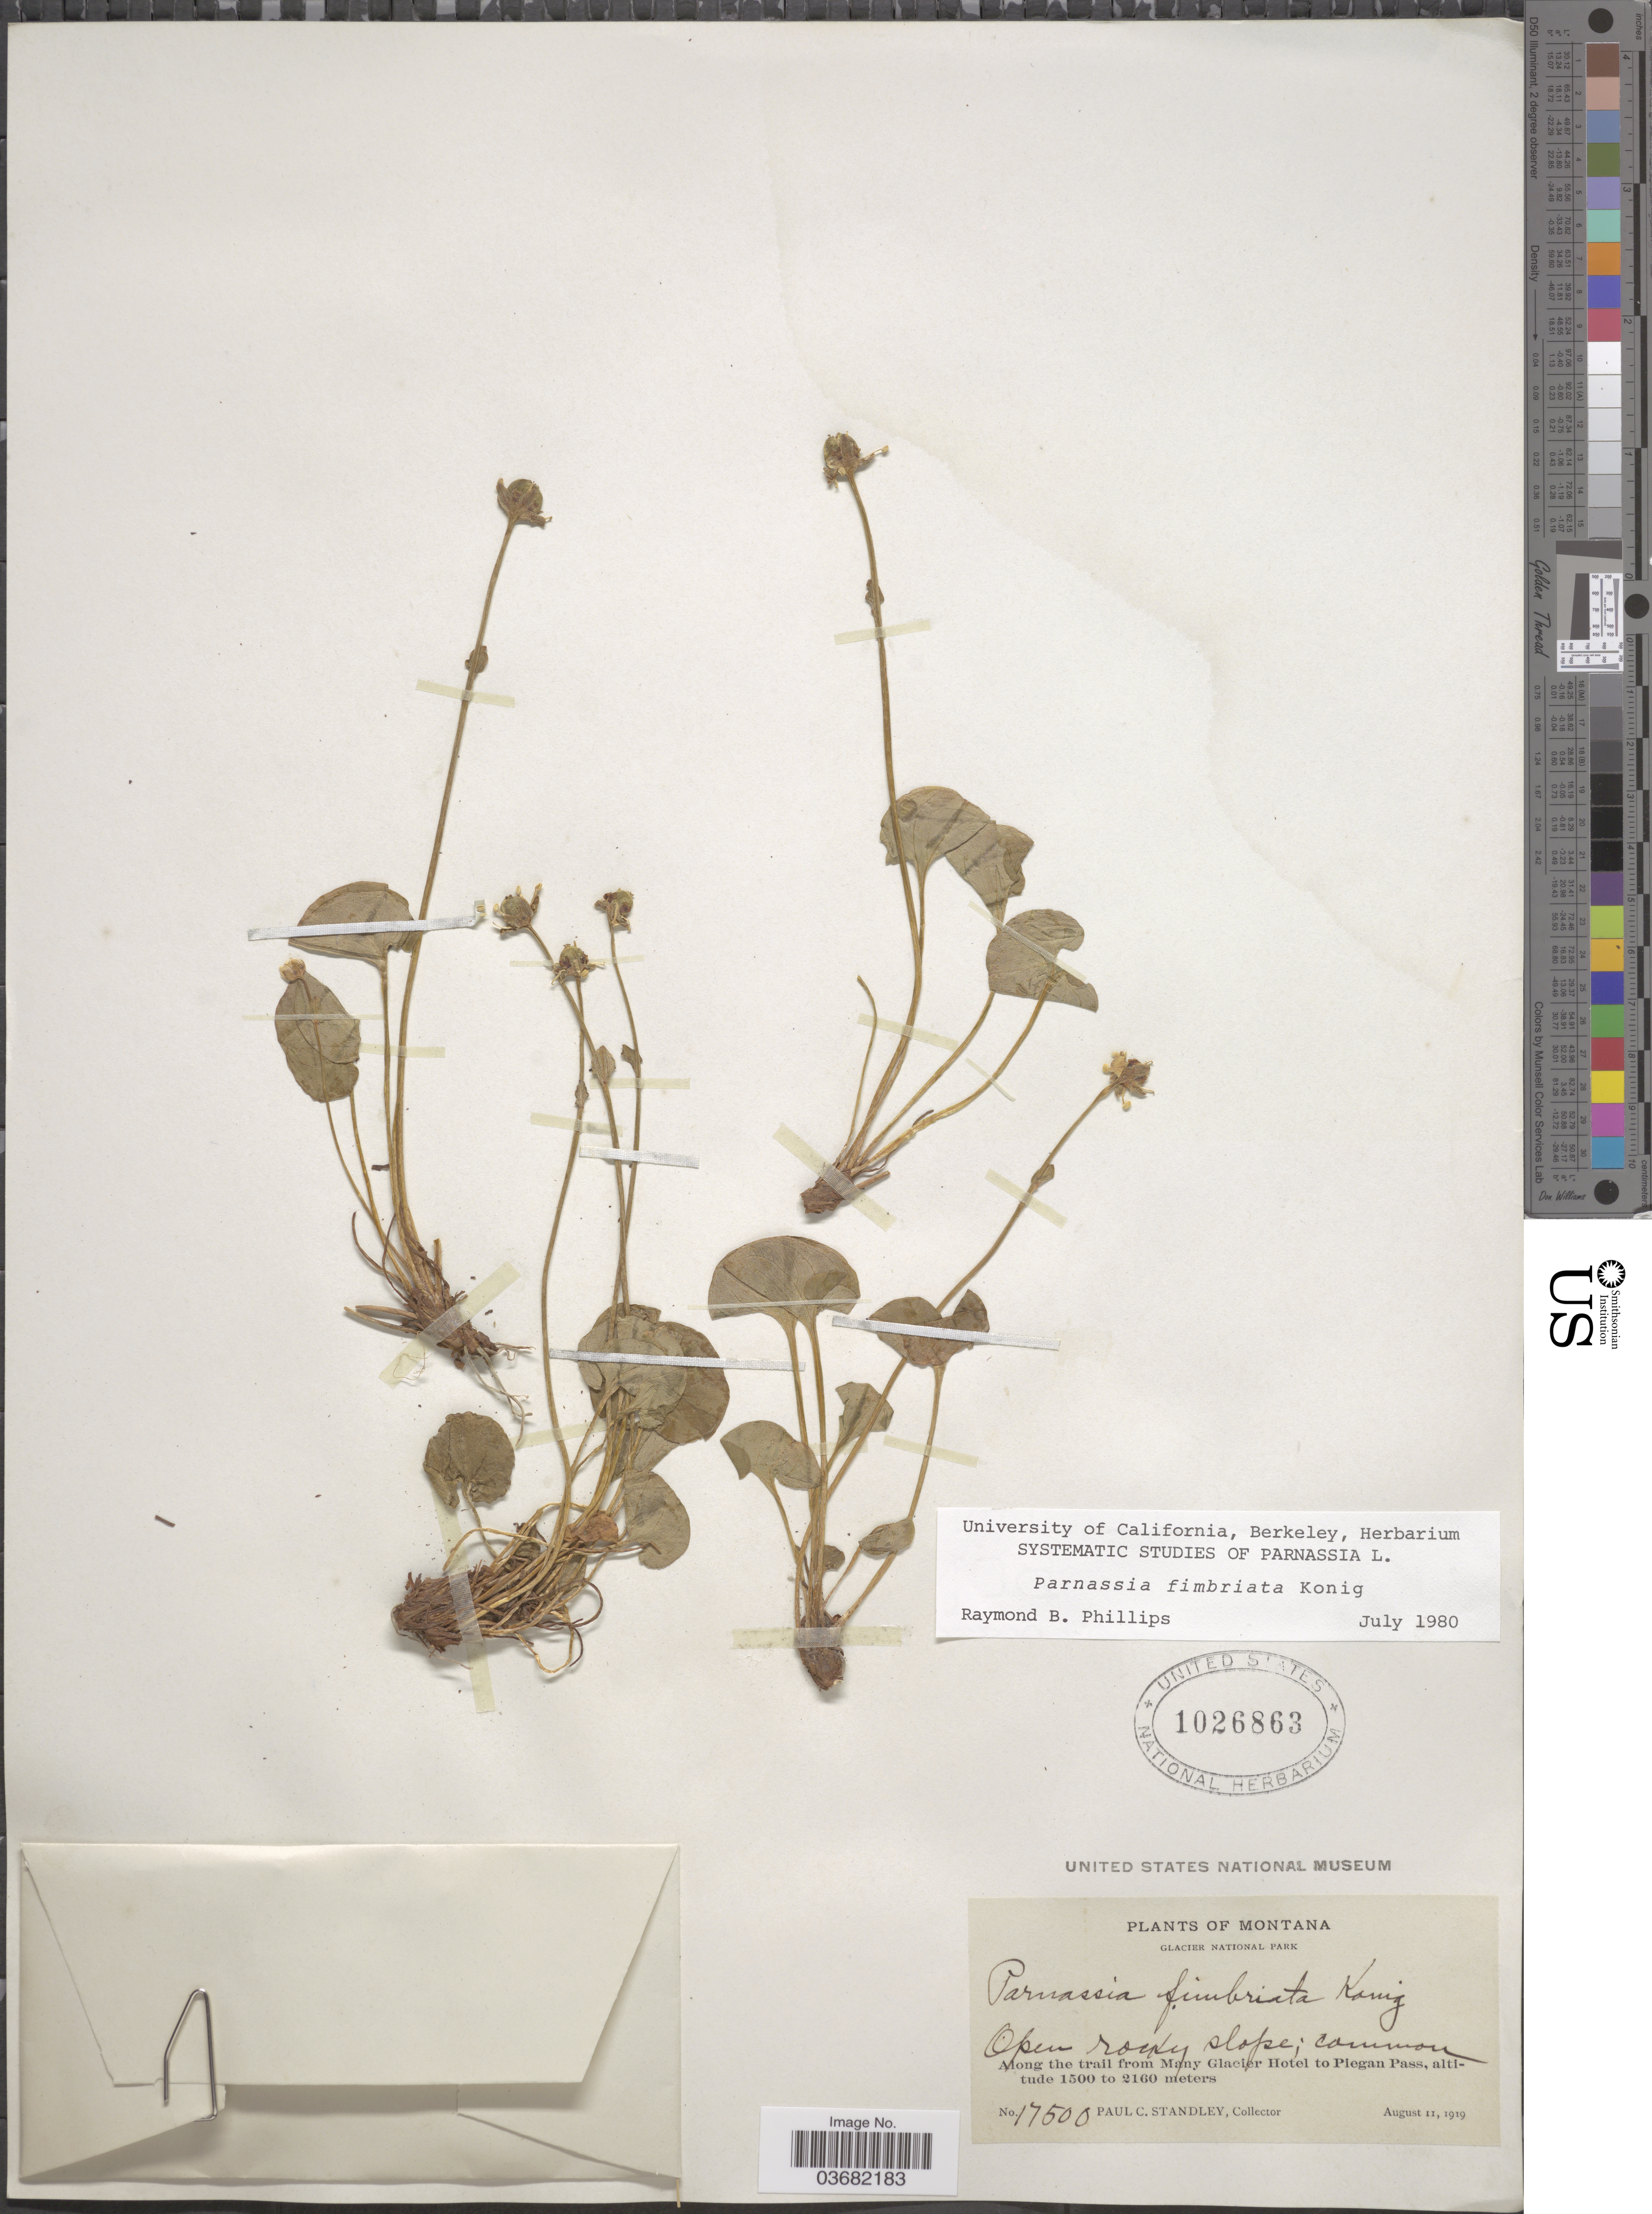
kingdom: Plantae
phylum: Tracheophyta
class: Magnoliopsida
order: Celastrales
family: Parnassiaceae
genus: Parnassia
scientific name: Parnassia fimbriata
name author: K.D. Koenig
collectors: P. C. Standley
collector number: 17500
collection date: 1919-08-11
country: United States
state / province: Montana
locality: Glacier National Park. Along trail from Many Glacier Hotel to Piegan Pass.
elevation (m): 1500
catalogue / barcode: US 1026863